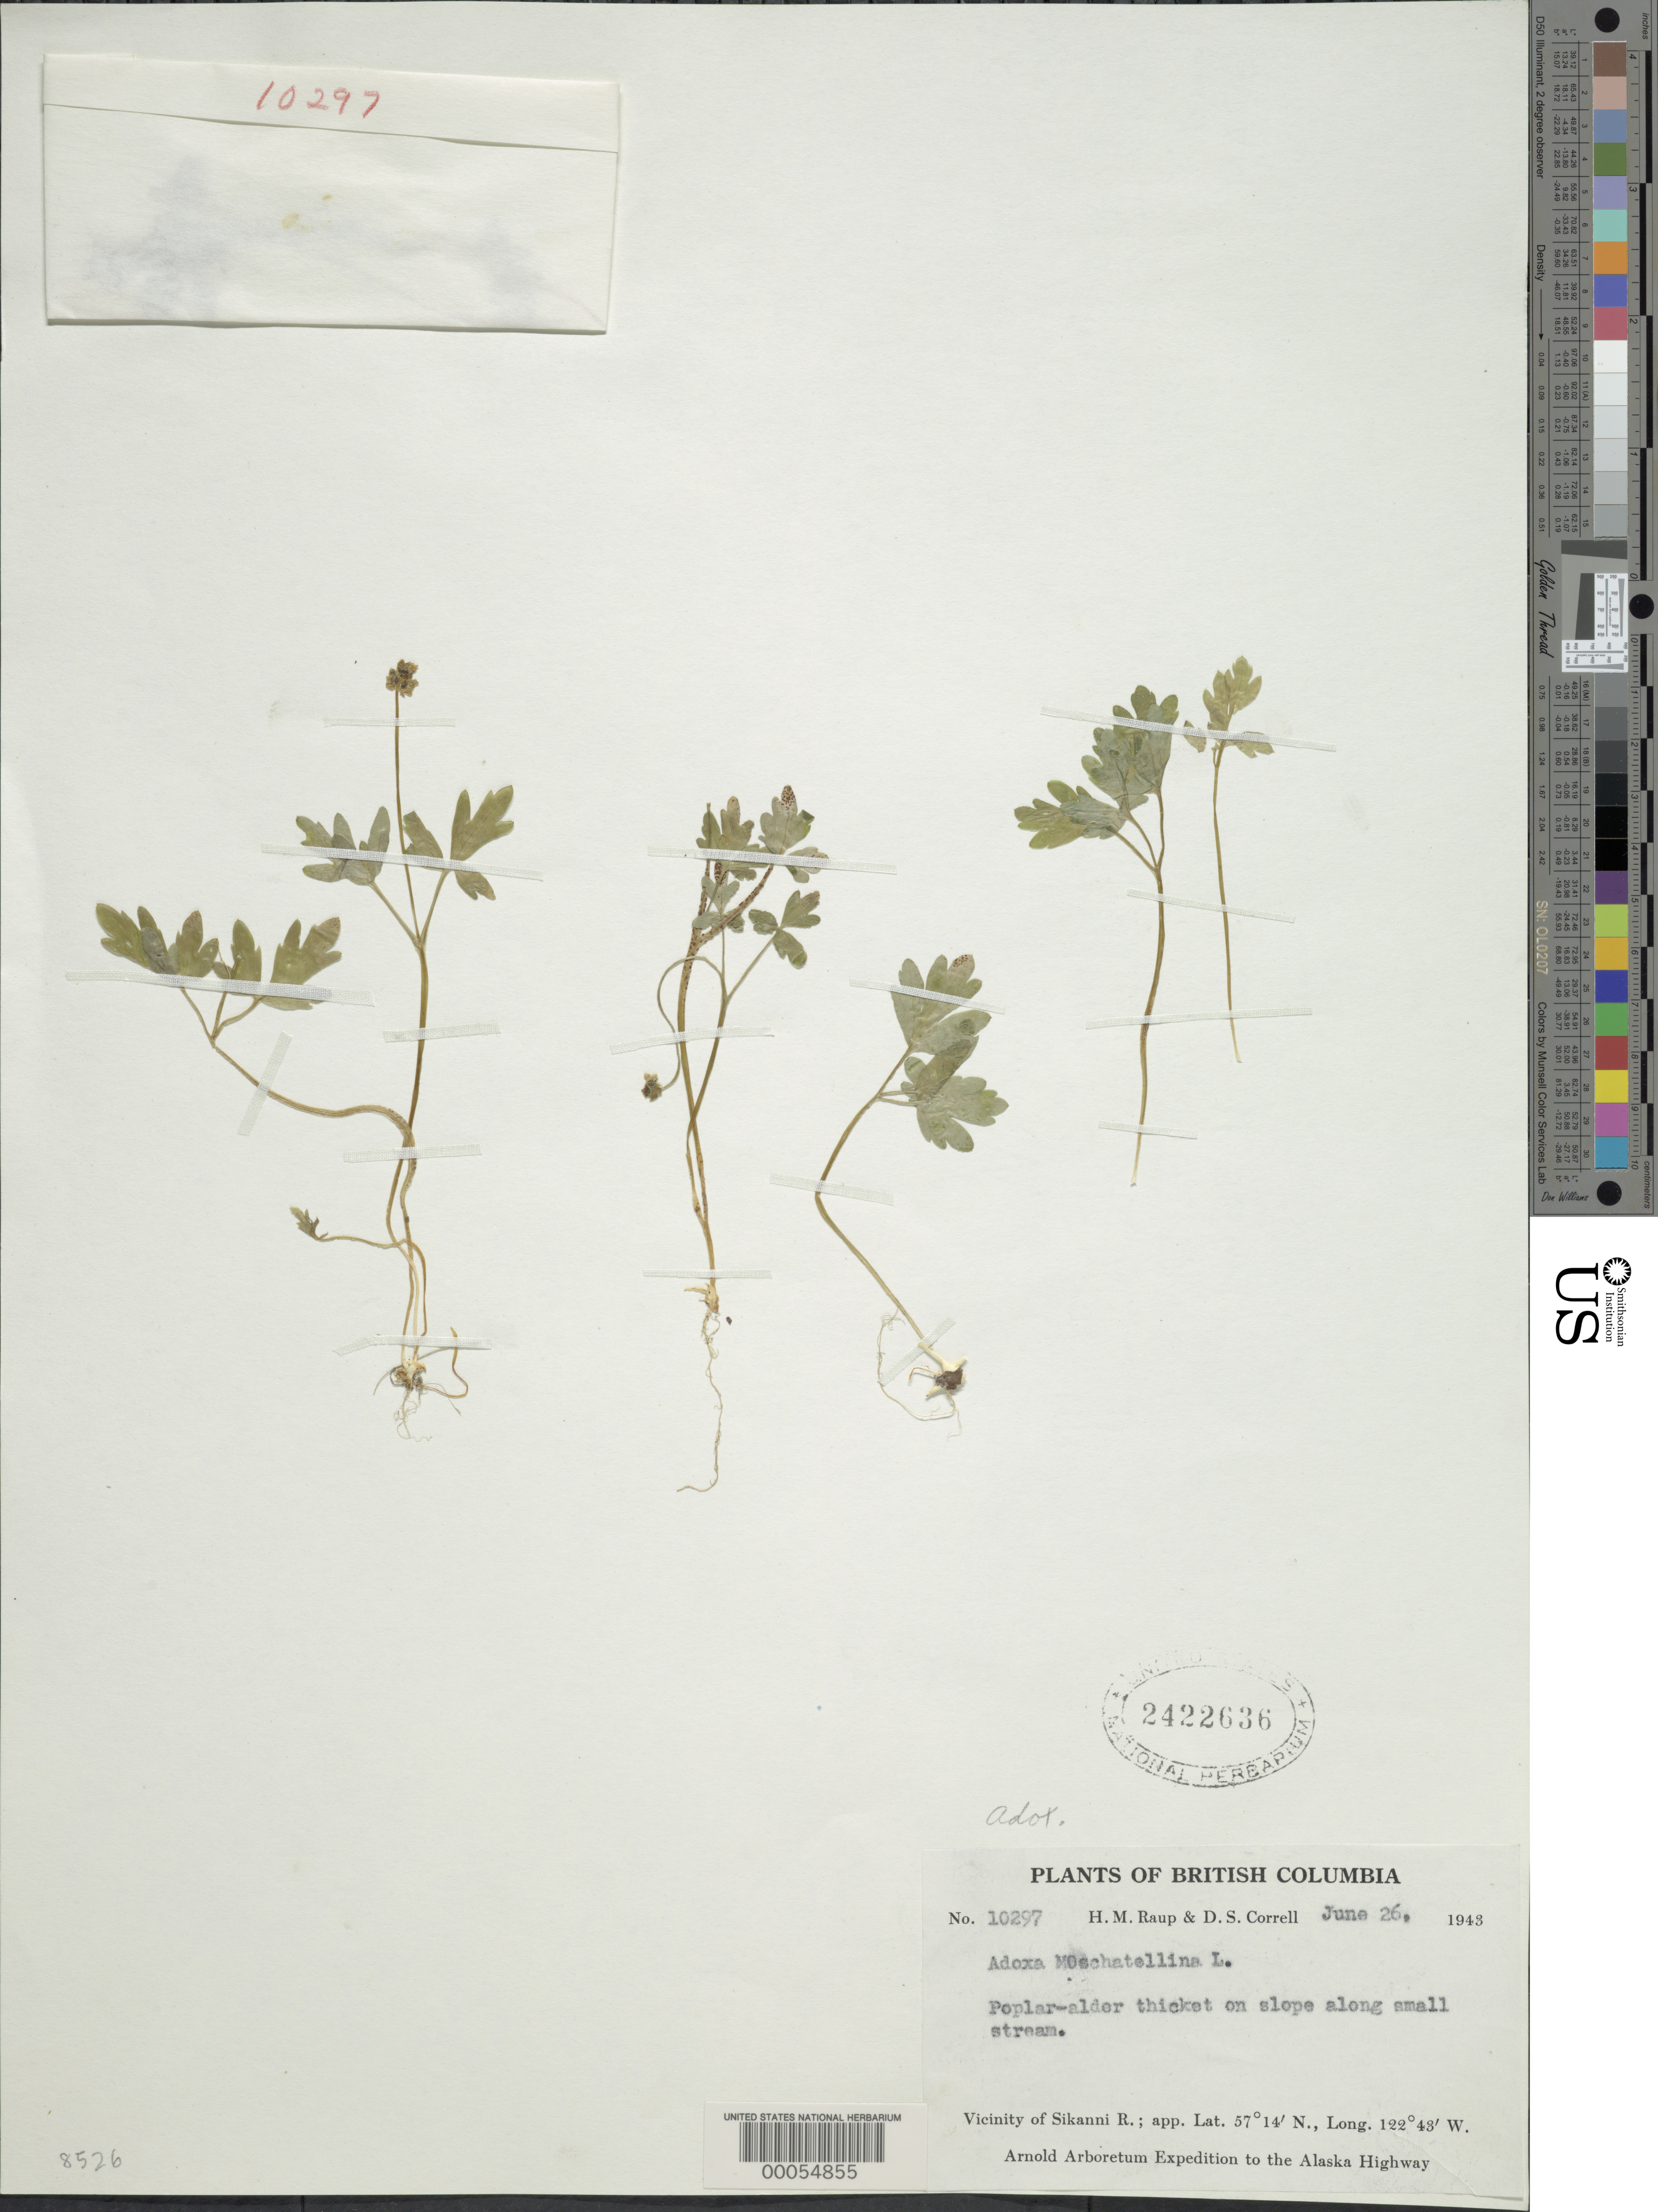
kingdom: Plantae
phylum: Tracheophyta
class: Magnoliopsida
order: Dipsacales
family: Viburnaceae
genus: Adoxa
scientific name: Adoxa moschatellina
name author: L.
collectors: H. Raup & D. S. Correll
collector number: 10297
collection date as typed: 26 Jun 1943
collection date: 1943-06-26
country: Canada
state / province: British Columbia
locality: Vicinity of sikannia river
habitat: Polar-alder thicket on slope along small stream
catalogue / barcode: US 2422636